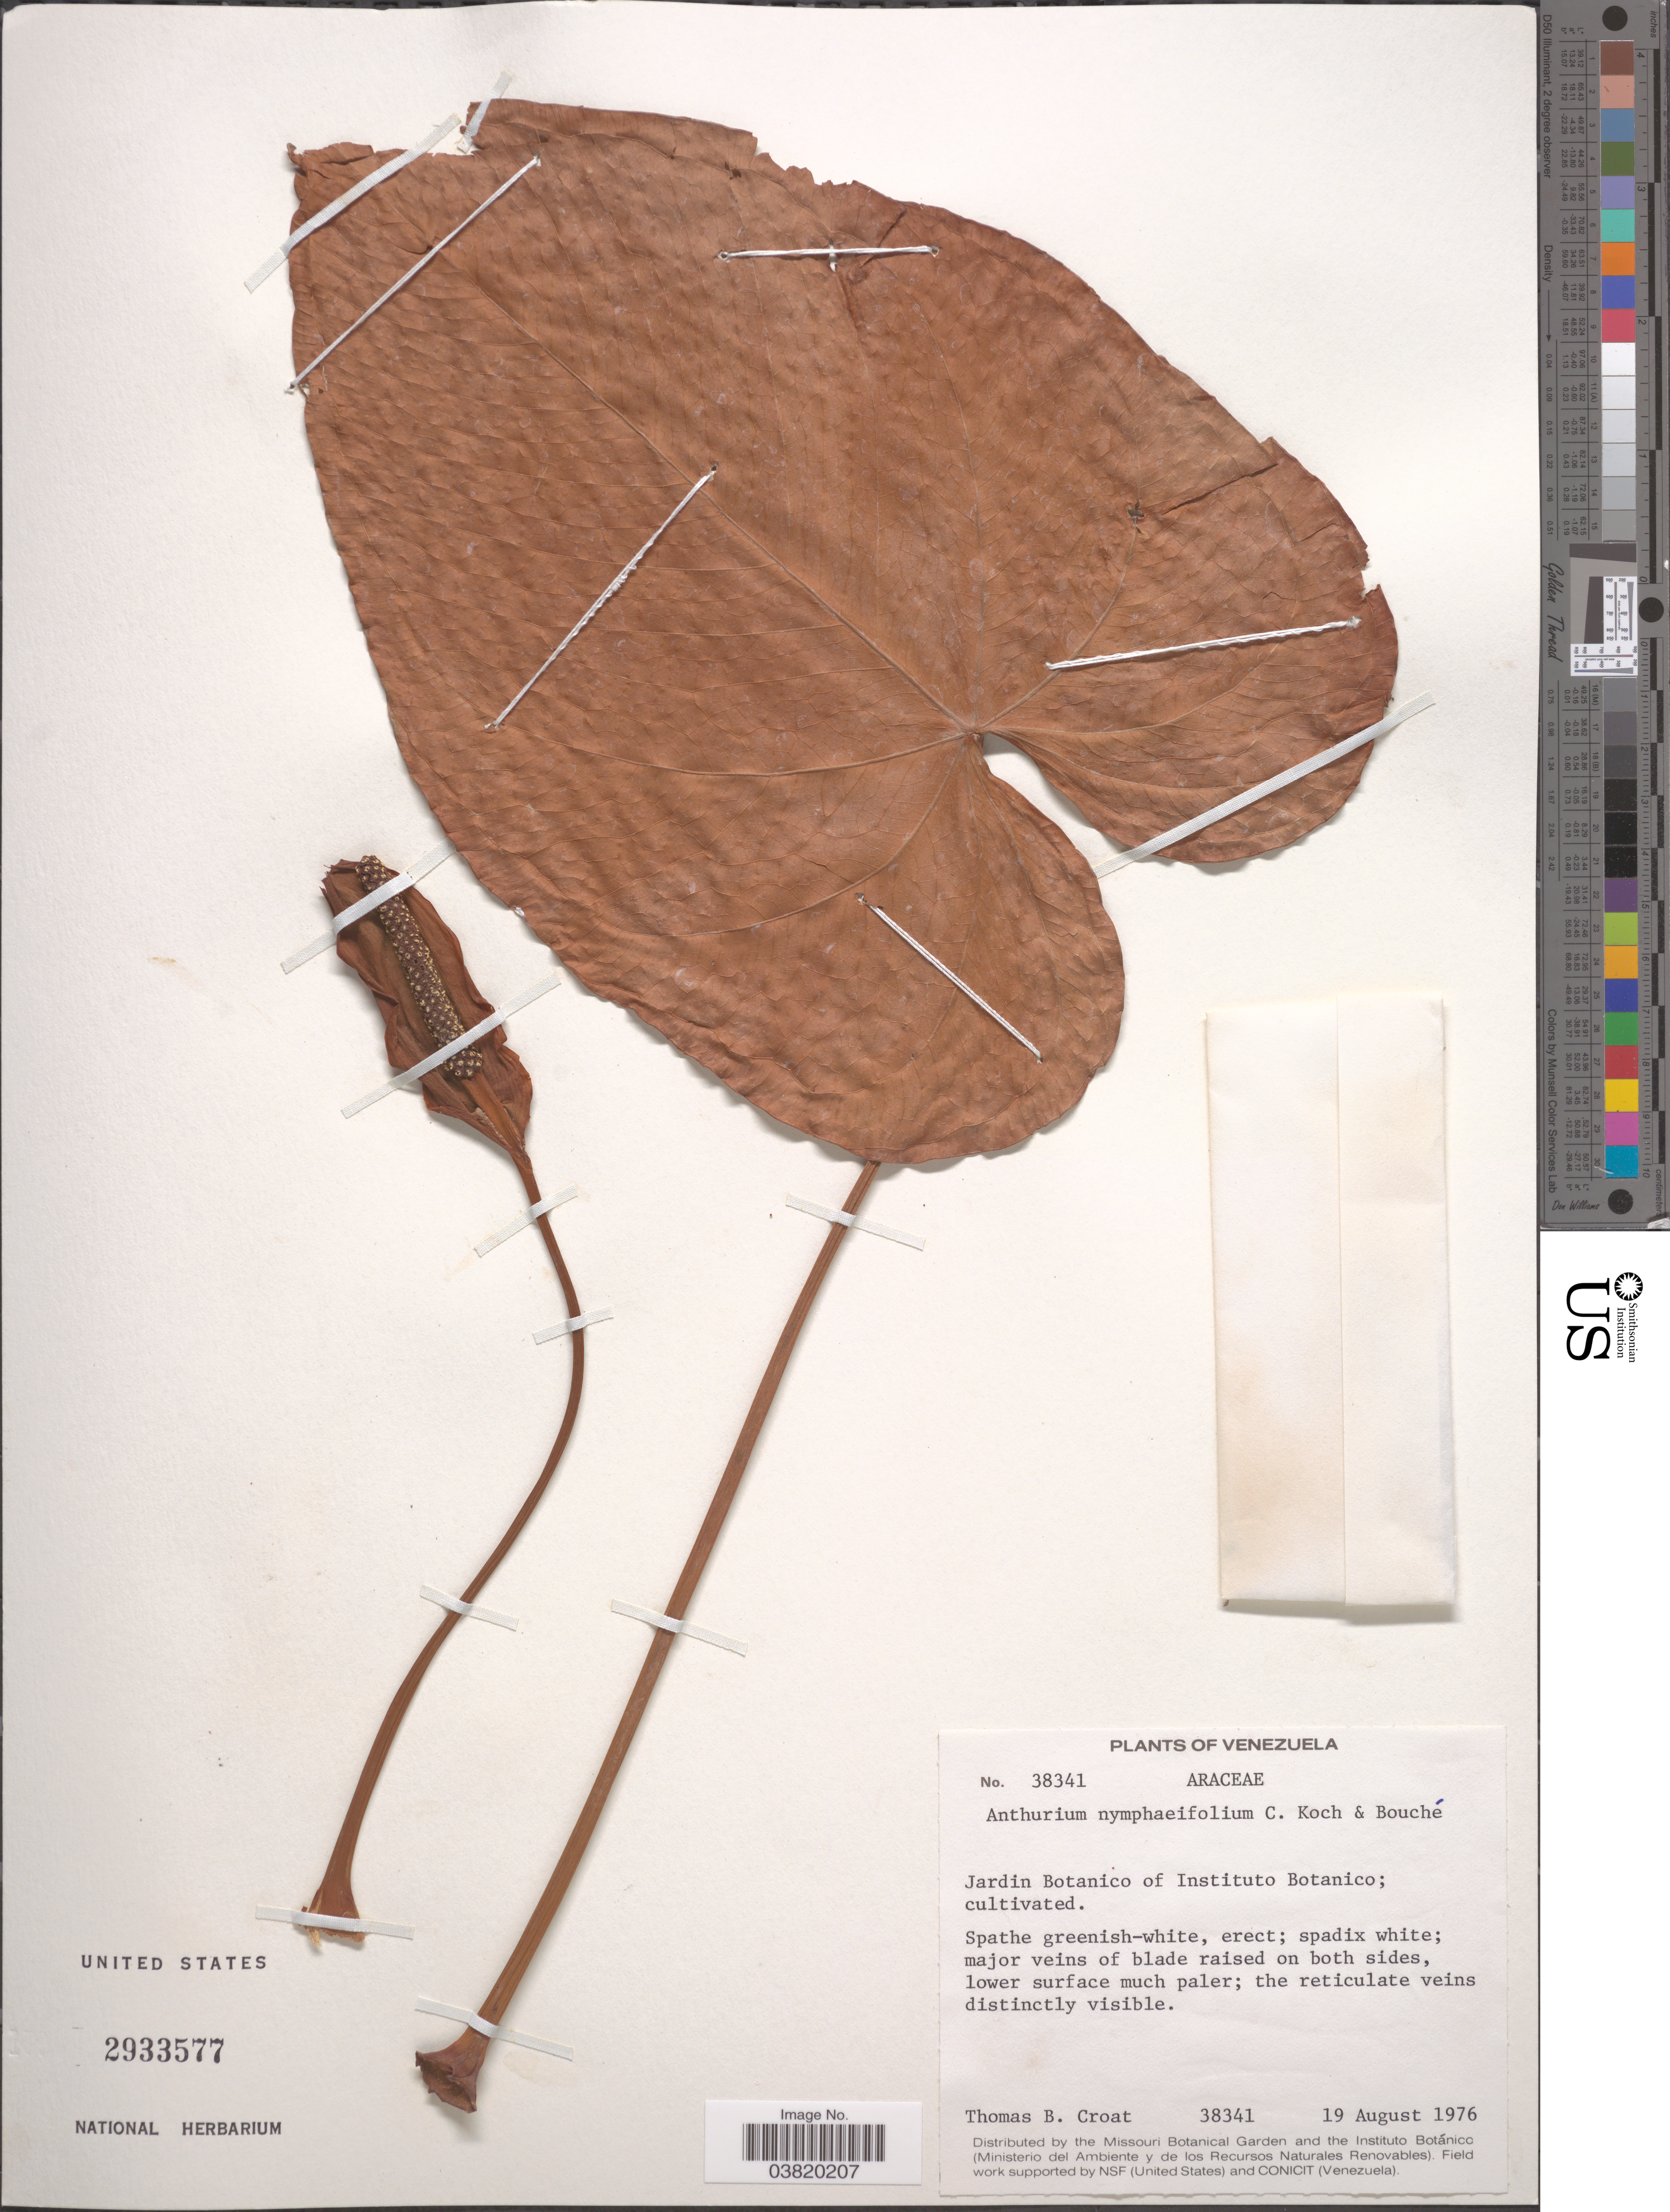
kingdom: Plantae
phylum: Tracheophyta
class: Liliopsida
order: Alismatales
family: Araceae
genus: Anthurium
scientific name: Anthurium nymphaeifolium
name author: K. Koch & C.D. Bouché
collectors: T. B. Croat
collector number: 38341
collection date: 1976-08-19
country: Venezuela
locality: Jardin Botanico of Instituto Botanico.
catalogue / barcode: US 2933577